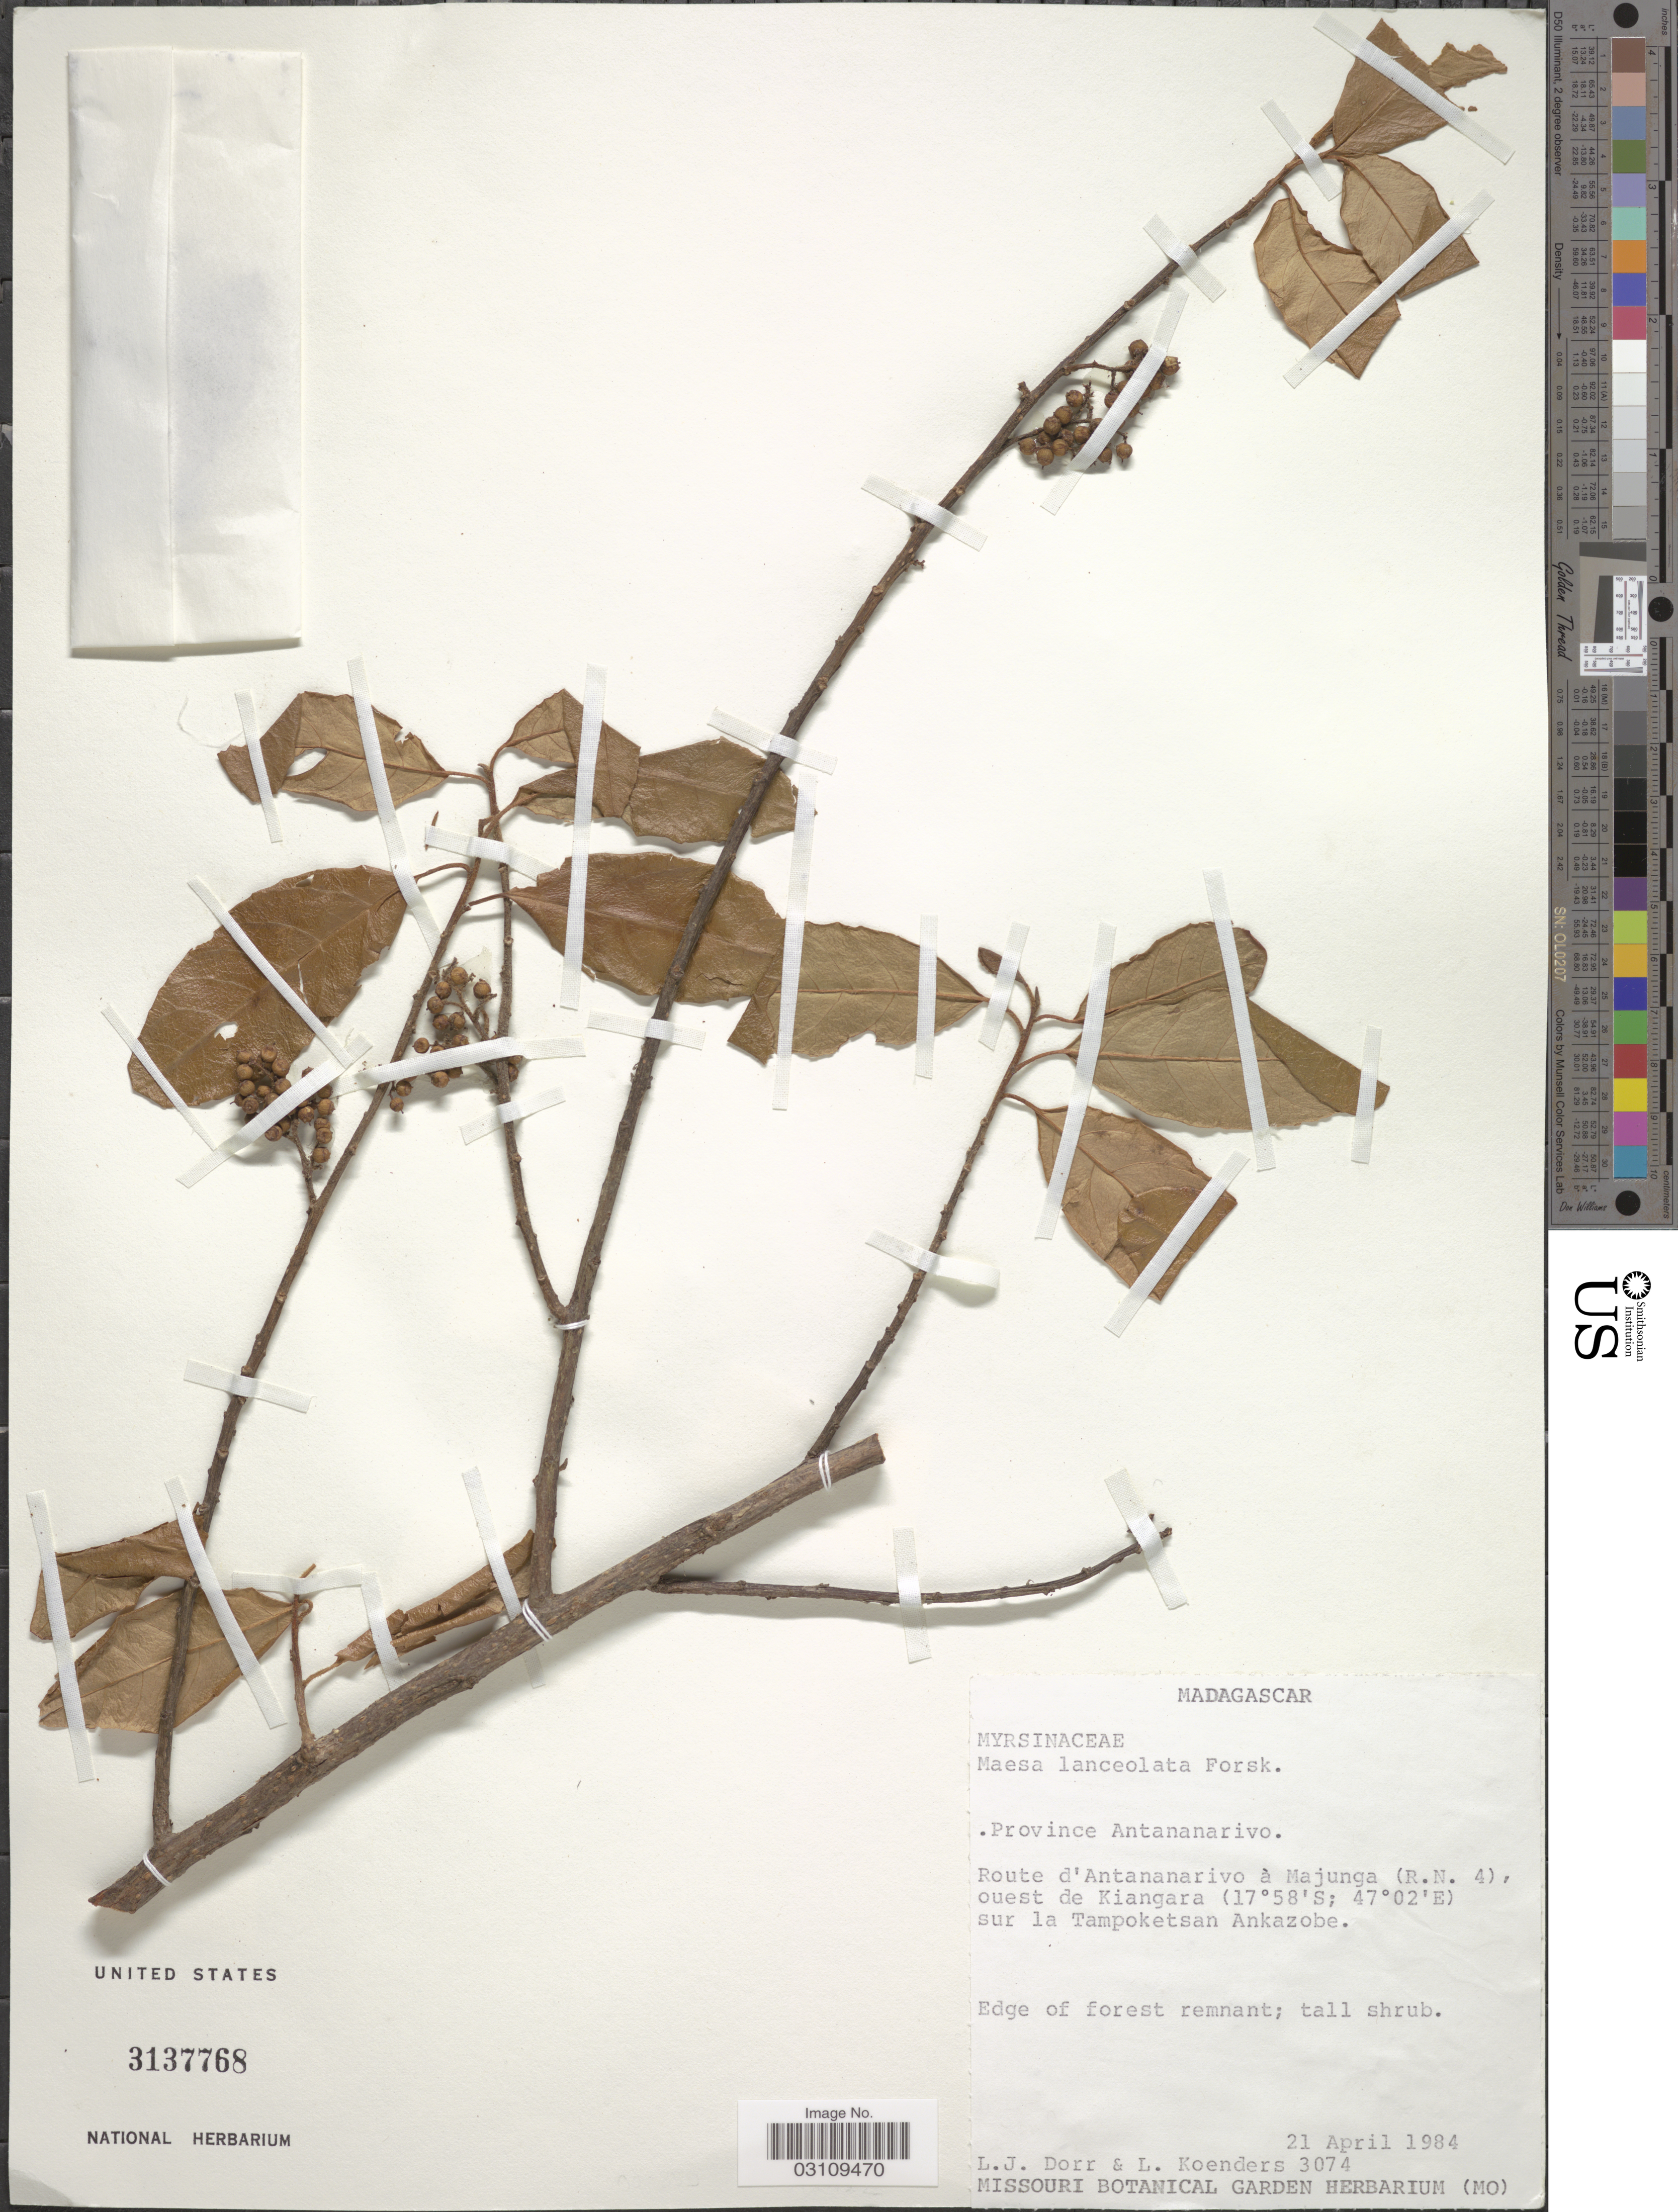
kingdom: Plantae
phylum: Tracheophyta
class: Magnoliopsida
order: Ericales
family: Primulaceae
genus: Maesa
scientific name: Maesa lanceolata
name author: Forssk.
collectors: L. J. Dorr & L. Koenders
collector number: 3074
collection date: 1984-04-21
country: Madagascar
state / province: Analamanga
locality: Route d'Antananarivo à Majunga (R.N. 4), ouest de Kiangara sur la Tampoketsan Ankazobe.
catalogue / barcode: US 3137768